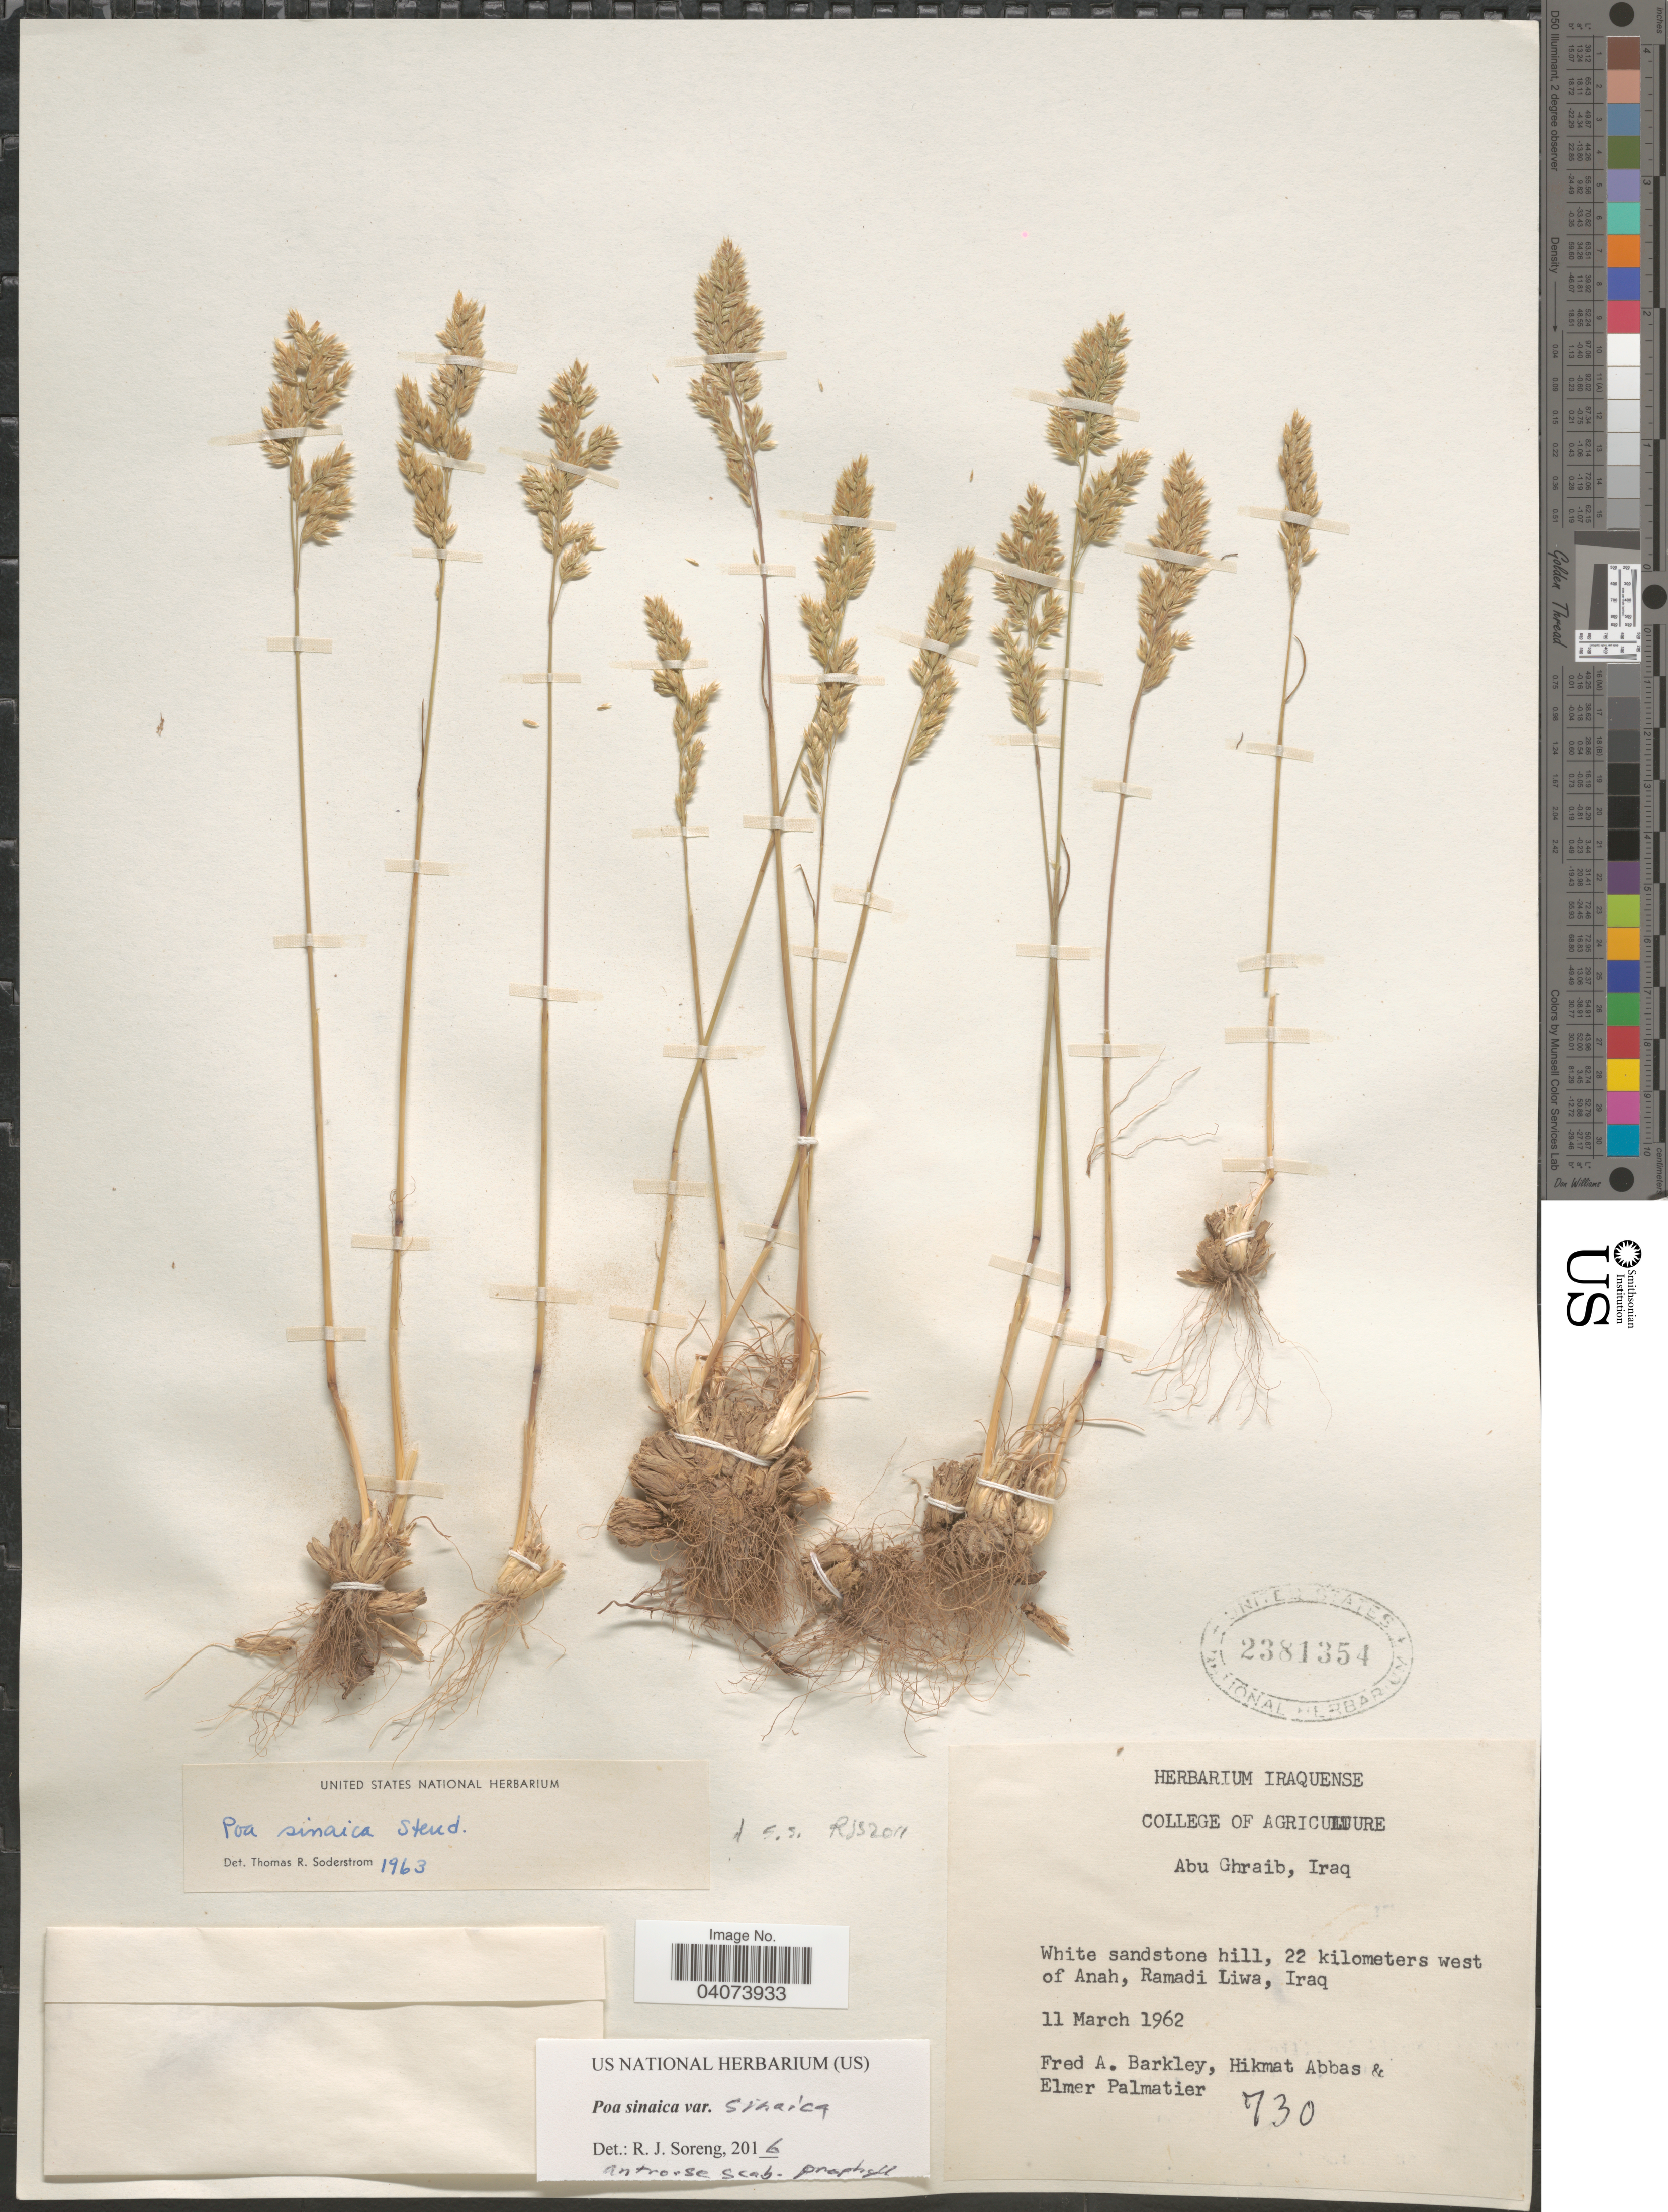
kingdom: Plantae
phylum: Tracheophyta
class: Liliopsida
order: Poales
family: Poaceae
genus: Poa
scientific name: Poa sinaica var. sinaica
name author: Steud.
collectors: F. A. Barkley, H. Abbas & E. Palmatier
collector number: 730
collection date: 1962-03-11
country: Iraq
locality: White sandstone hill, 22 kilometers west of Anah, Ramadi Liwa.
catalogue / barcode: US 2381354